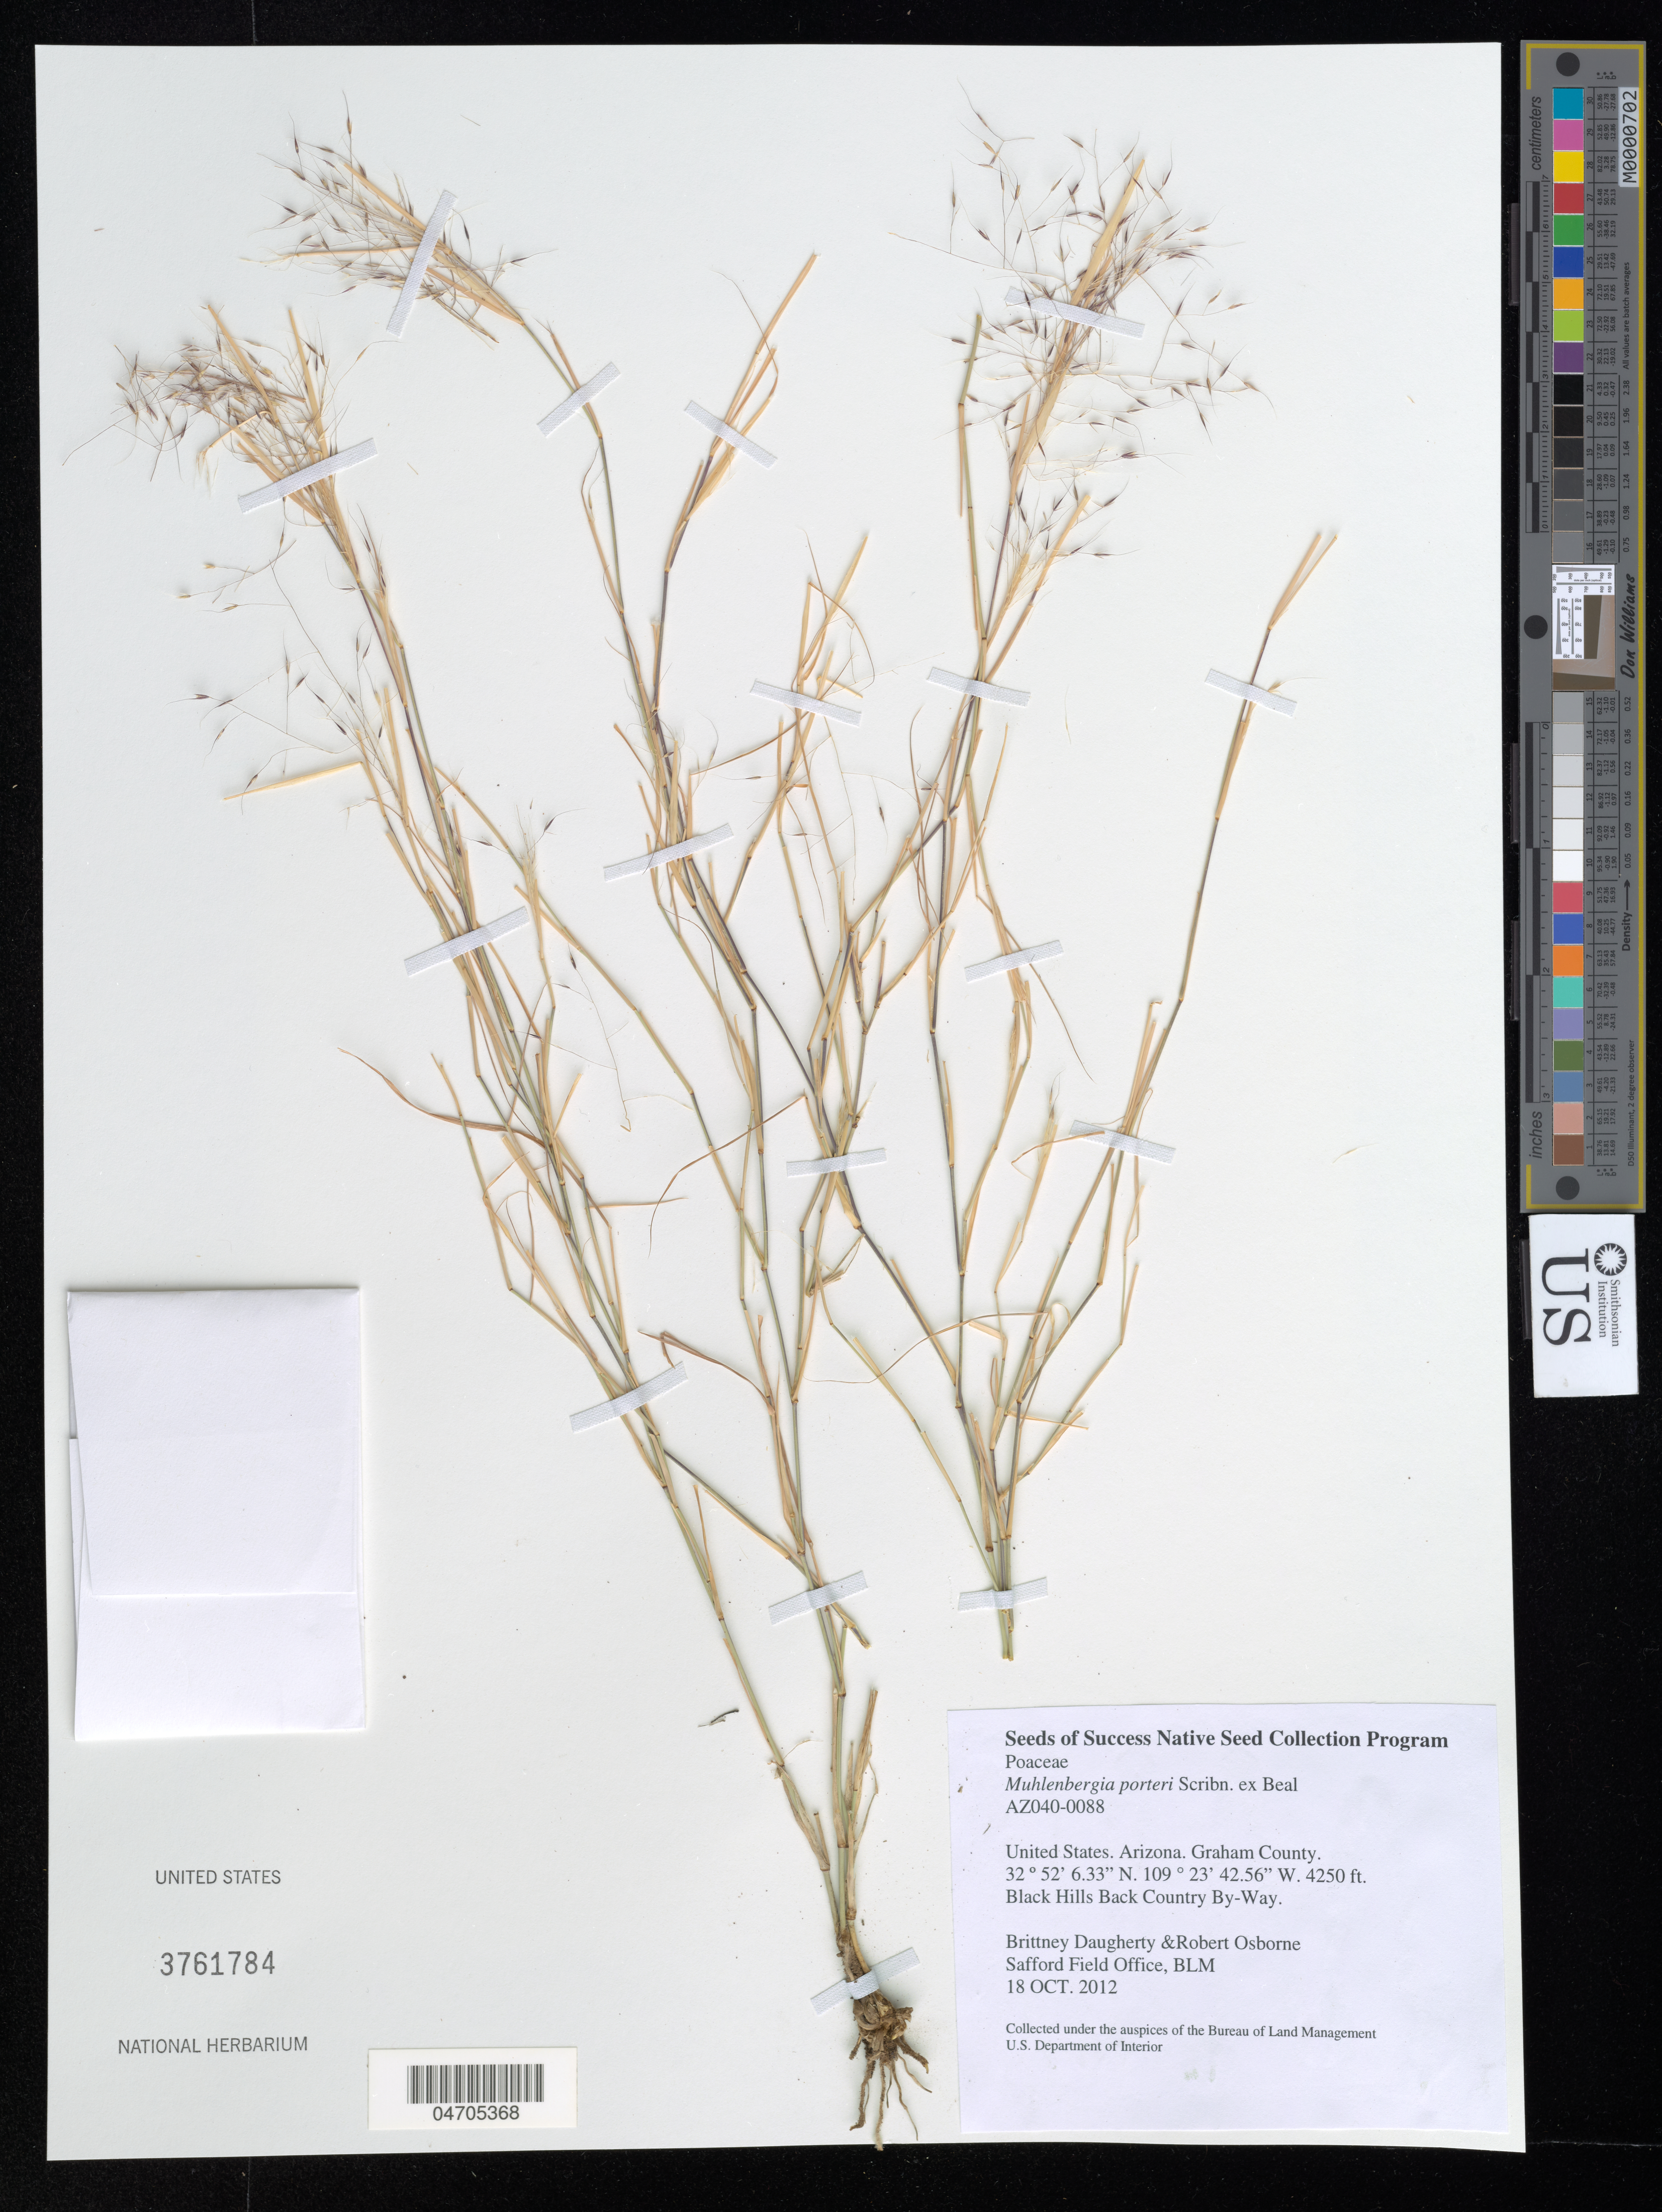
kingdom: Plantae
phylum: Tracheophyta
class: Liliopsida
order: Poales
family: Poaceae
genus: Muhlenbergia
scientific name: Muhlenbergia porteri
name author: Scribn. in W.J. Beal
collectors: B. Daugherty & R. Osborne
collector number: AZ040-0088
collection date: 2012-10-18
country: United States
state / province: Arizona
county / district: Graham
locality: Graham County. Black Hills Back Country By-Way.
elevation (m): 1295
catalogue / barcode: US 3761784